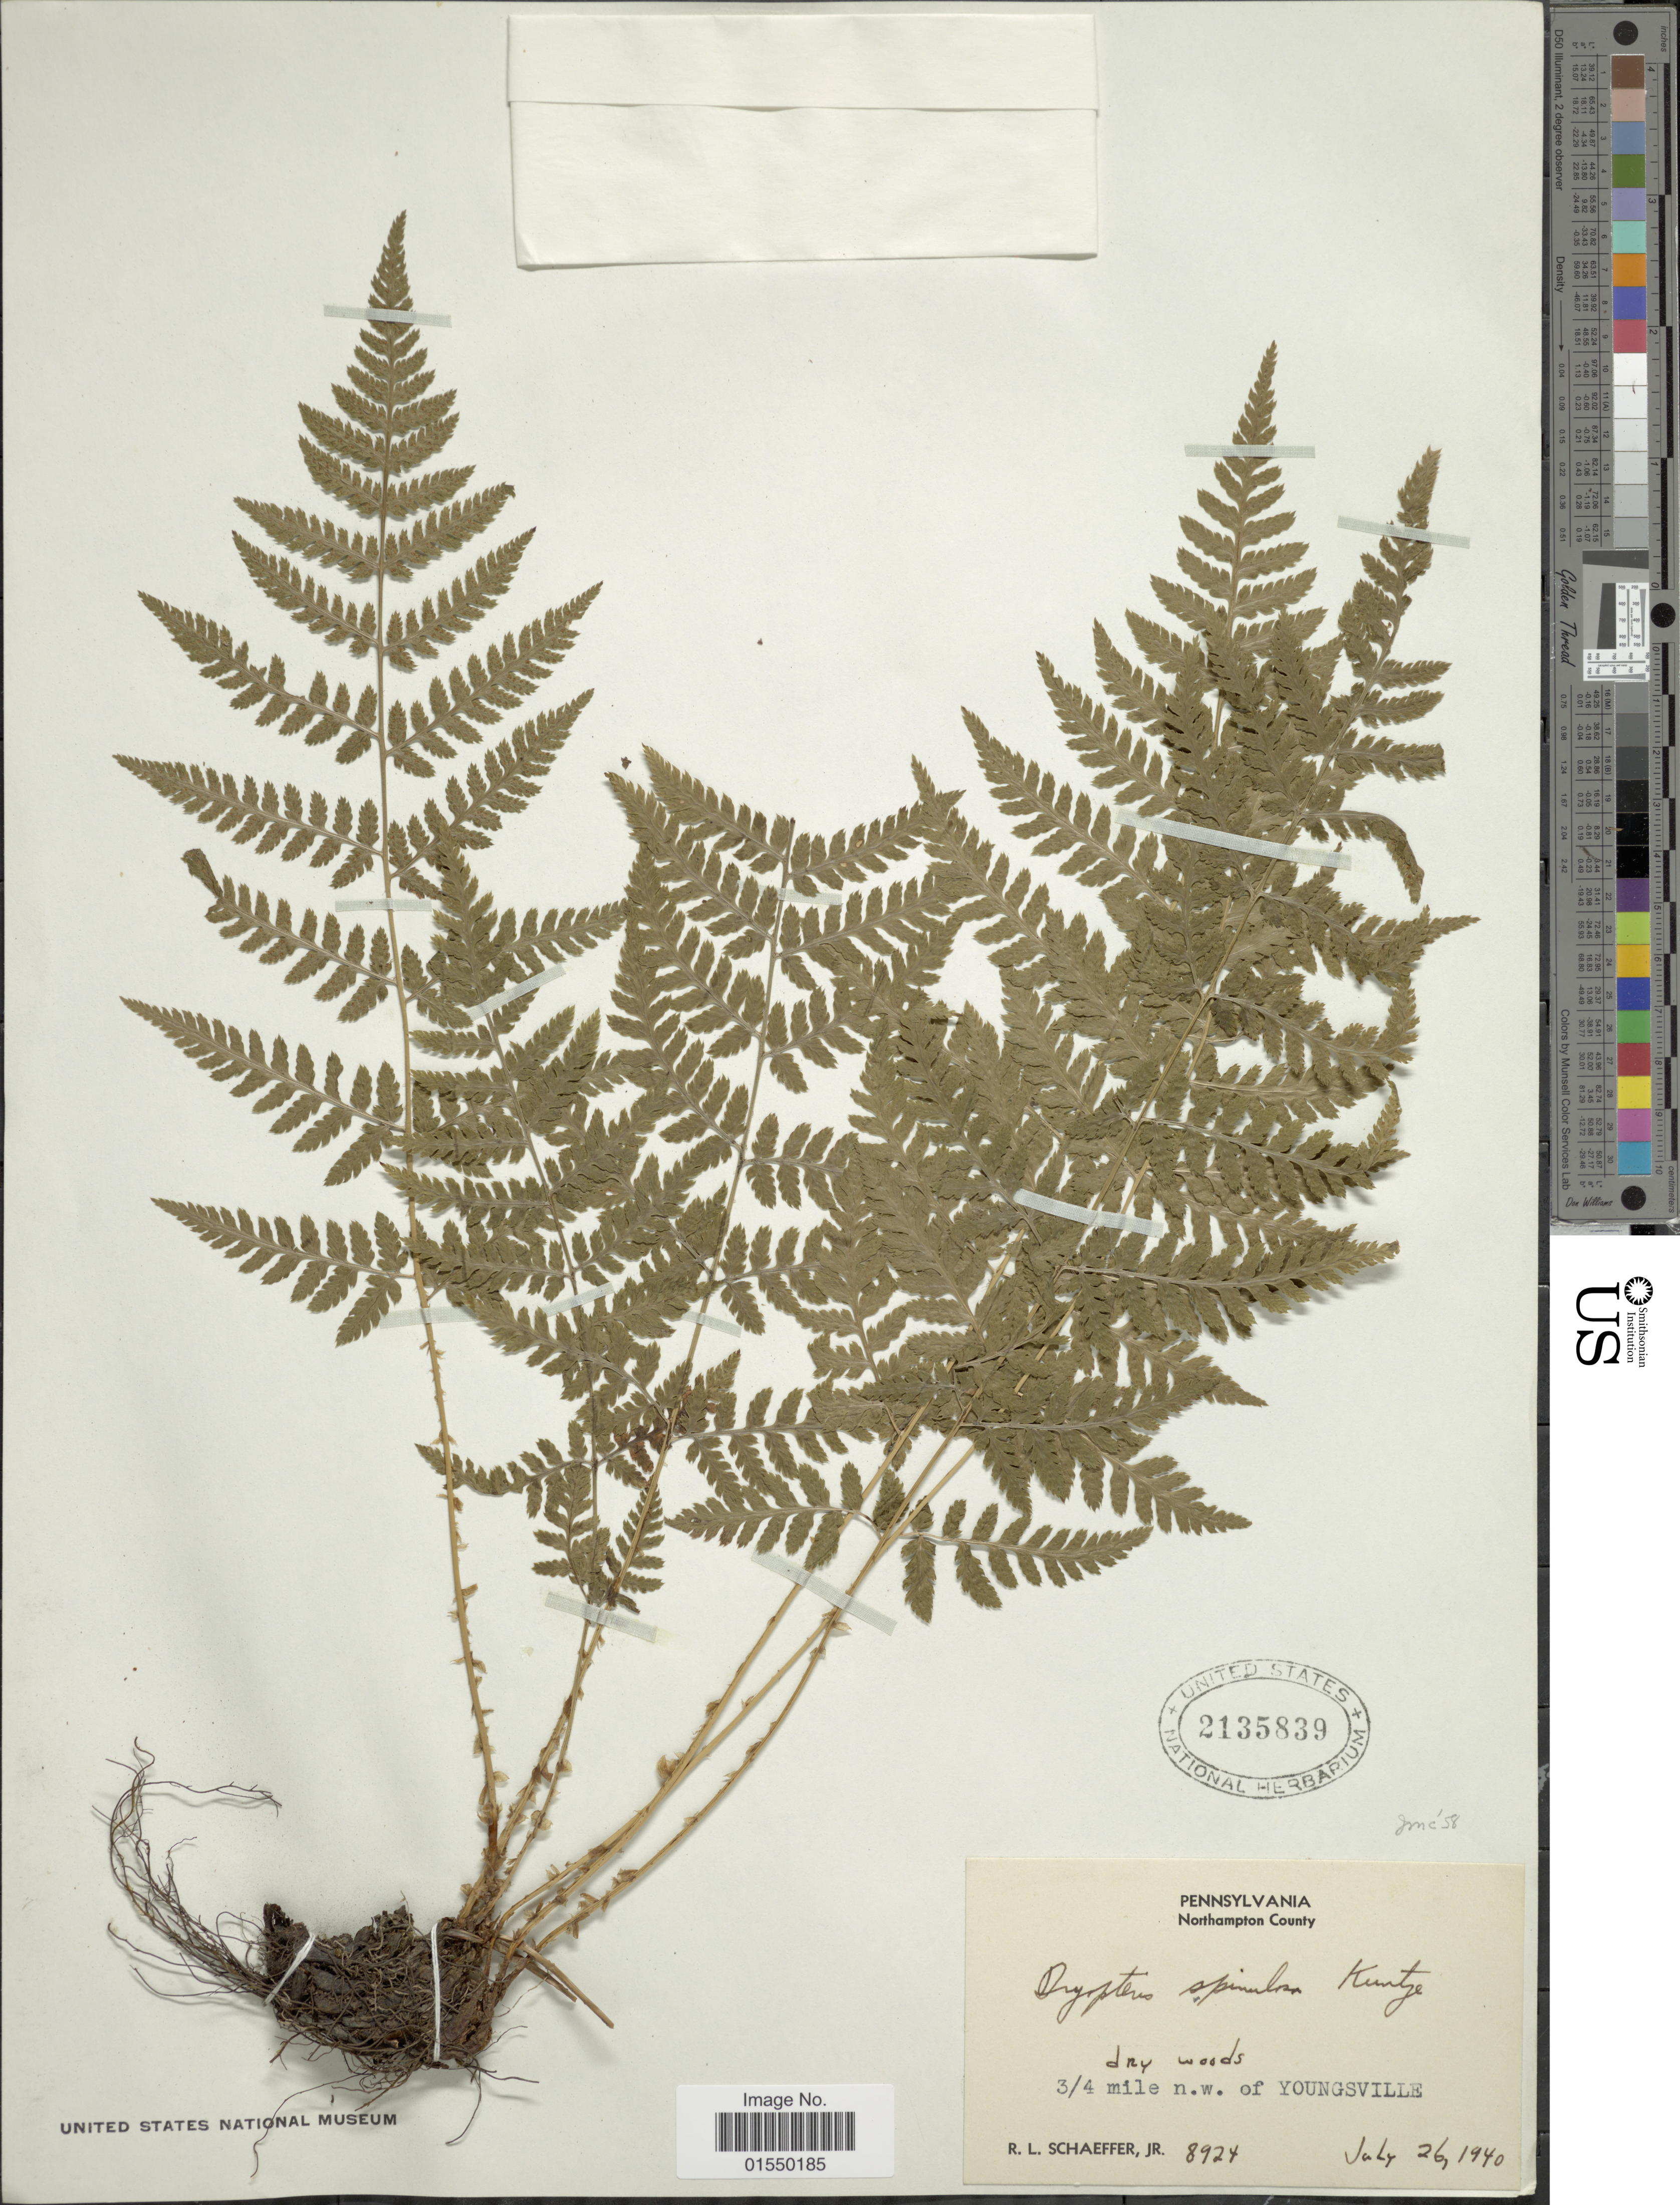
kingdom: Plantae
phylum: Tracheophyta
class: Polypodiopsida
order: Polypodiales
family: Dryopteridaceae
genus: Dryopteris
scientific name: Dryopteris carthusiana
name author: (Villars) H.P. Fuchs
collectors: R. L. Schaeffer Jr.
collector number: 8924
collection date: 1940-07-26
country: United States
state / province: Pennsylvania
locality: Northampton County, 3/4 mile n.w. of Youngsville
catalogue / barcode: US 2135839